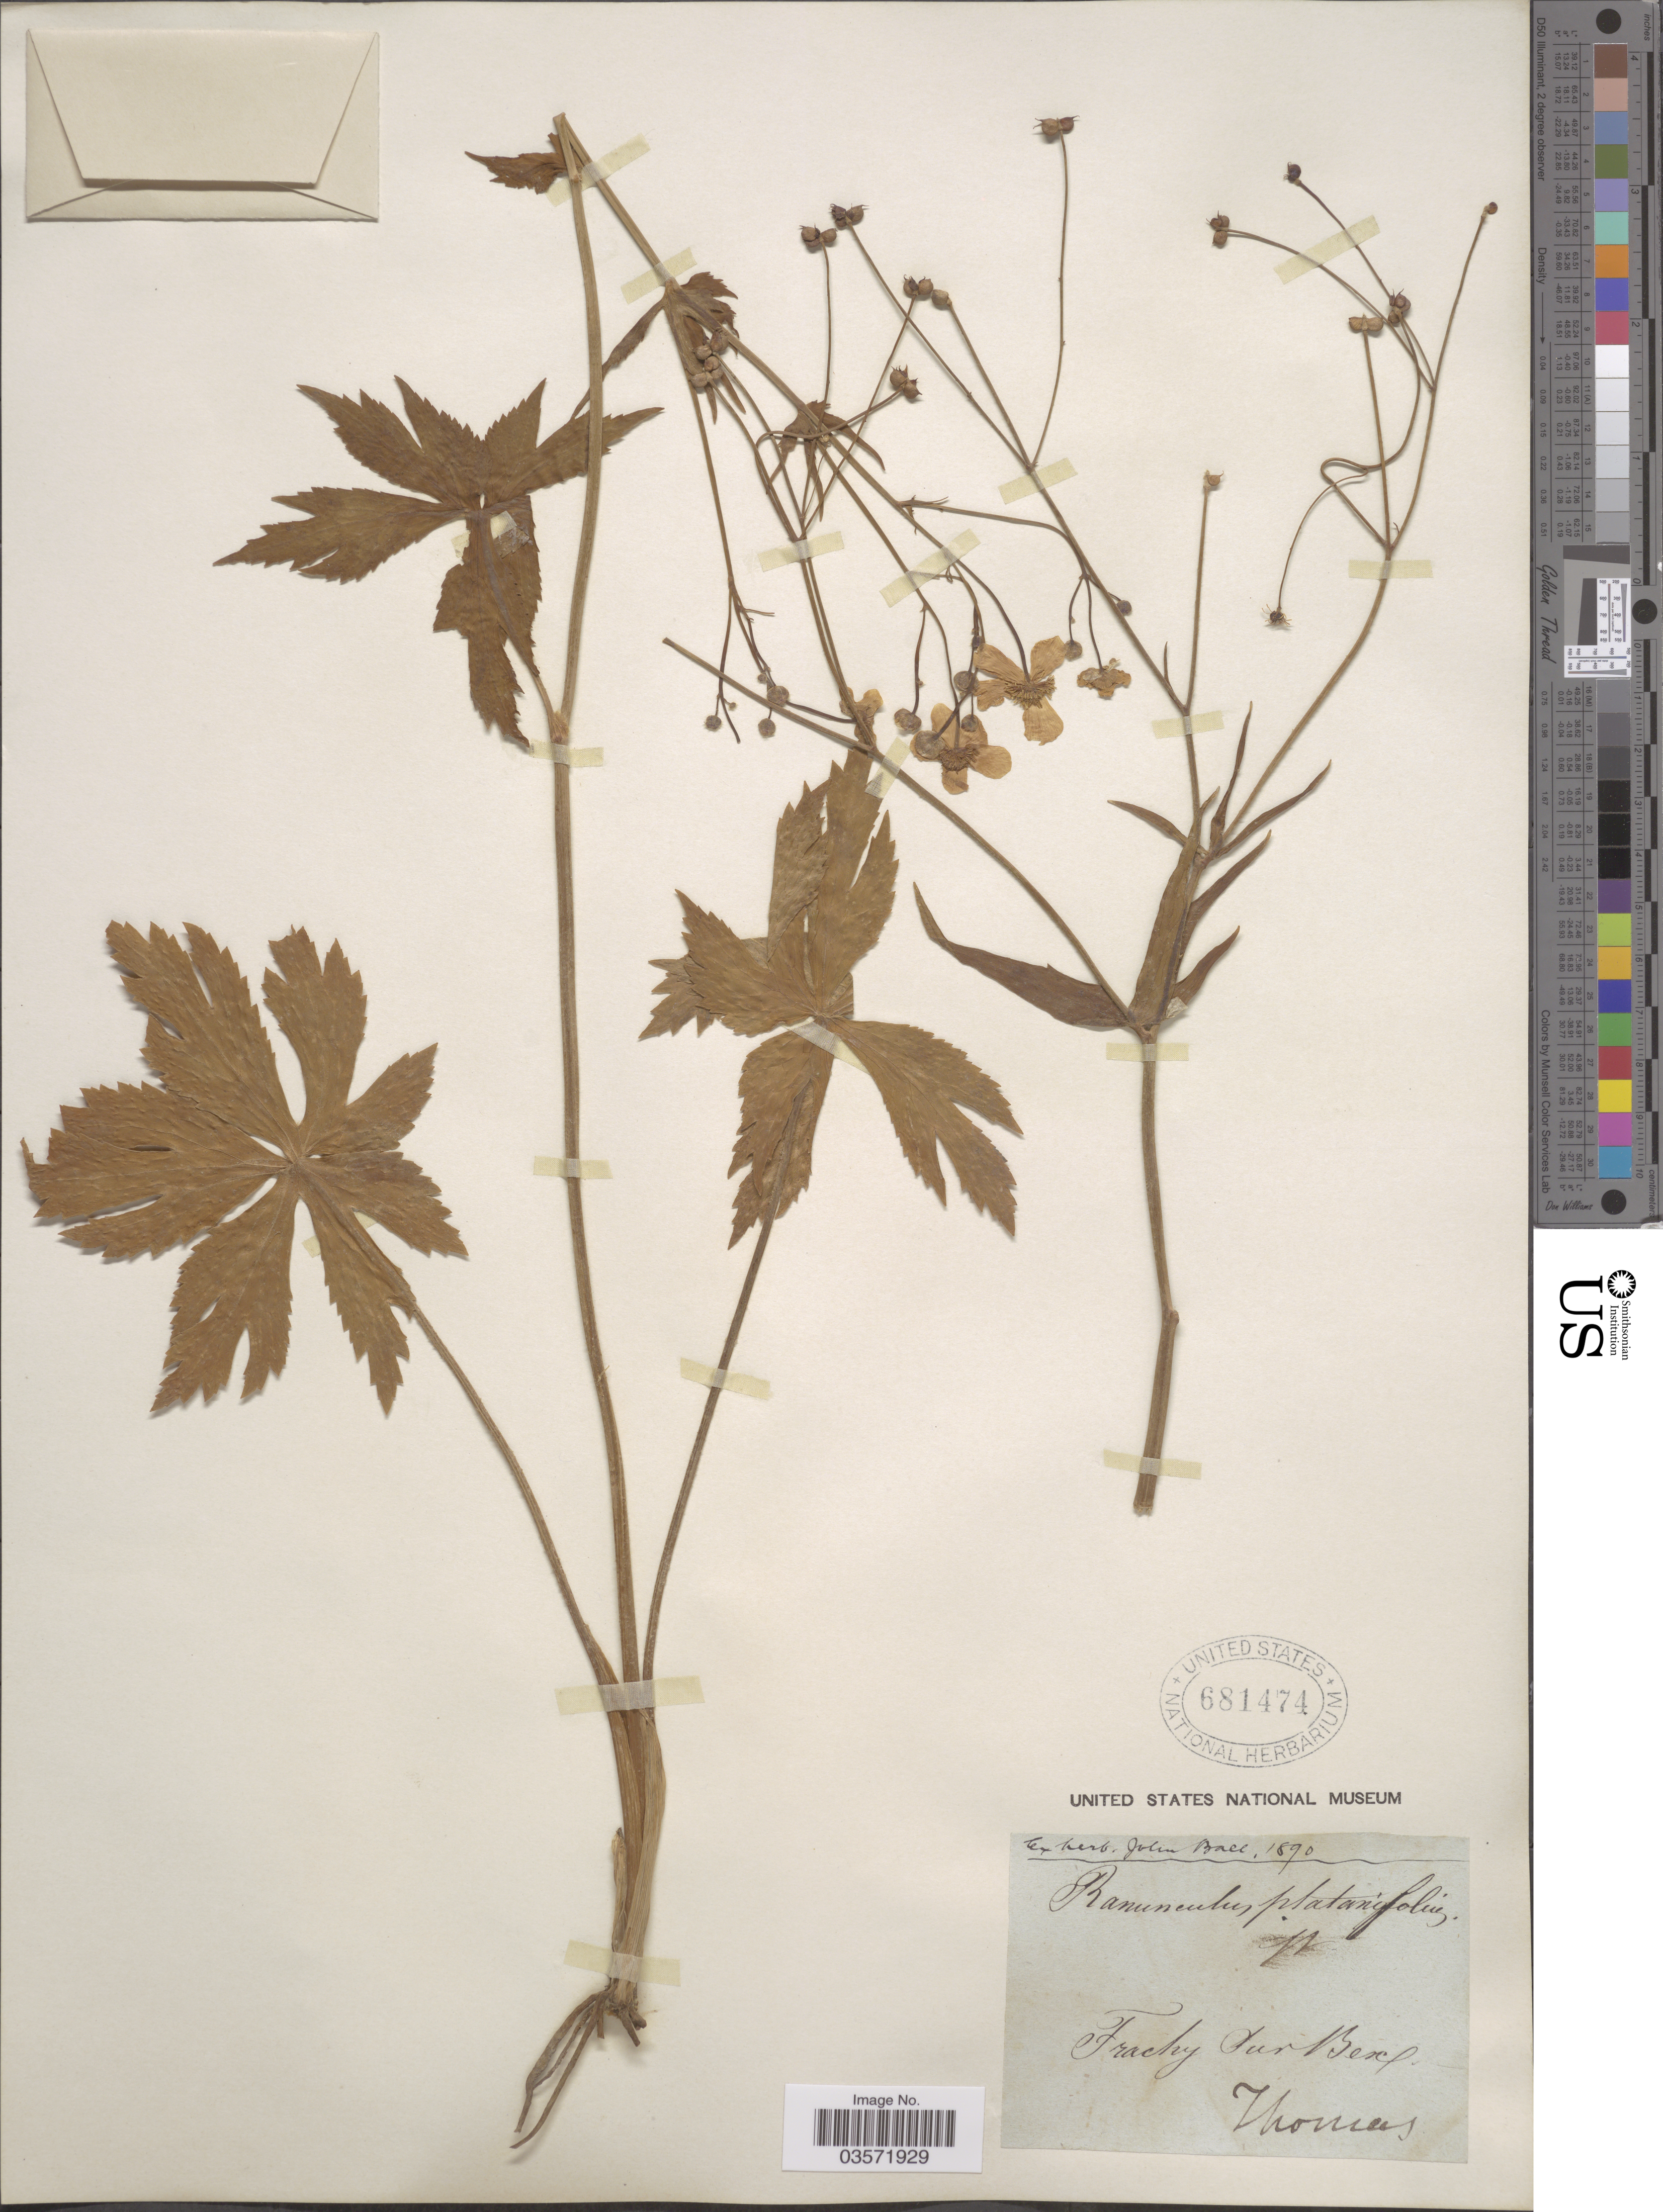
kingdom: Plantae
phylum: Tracheophyta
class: Magnoliopsida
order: Ranunculales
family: Ranunculaceae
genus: Ranunculus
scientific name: Ranunculus platanifolius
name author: L.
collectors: -- Thomas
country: Switzerland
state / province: Vaud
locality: Frachy sur Bex.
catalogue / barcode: US 681474